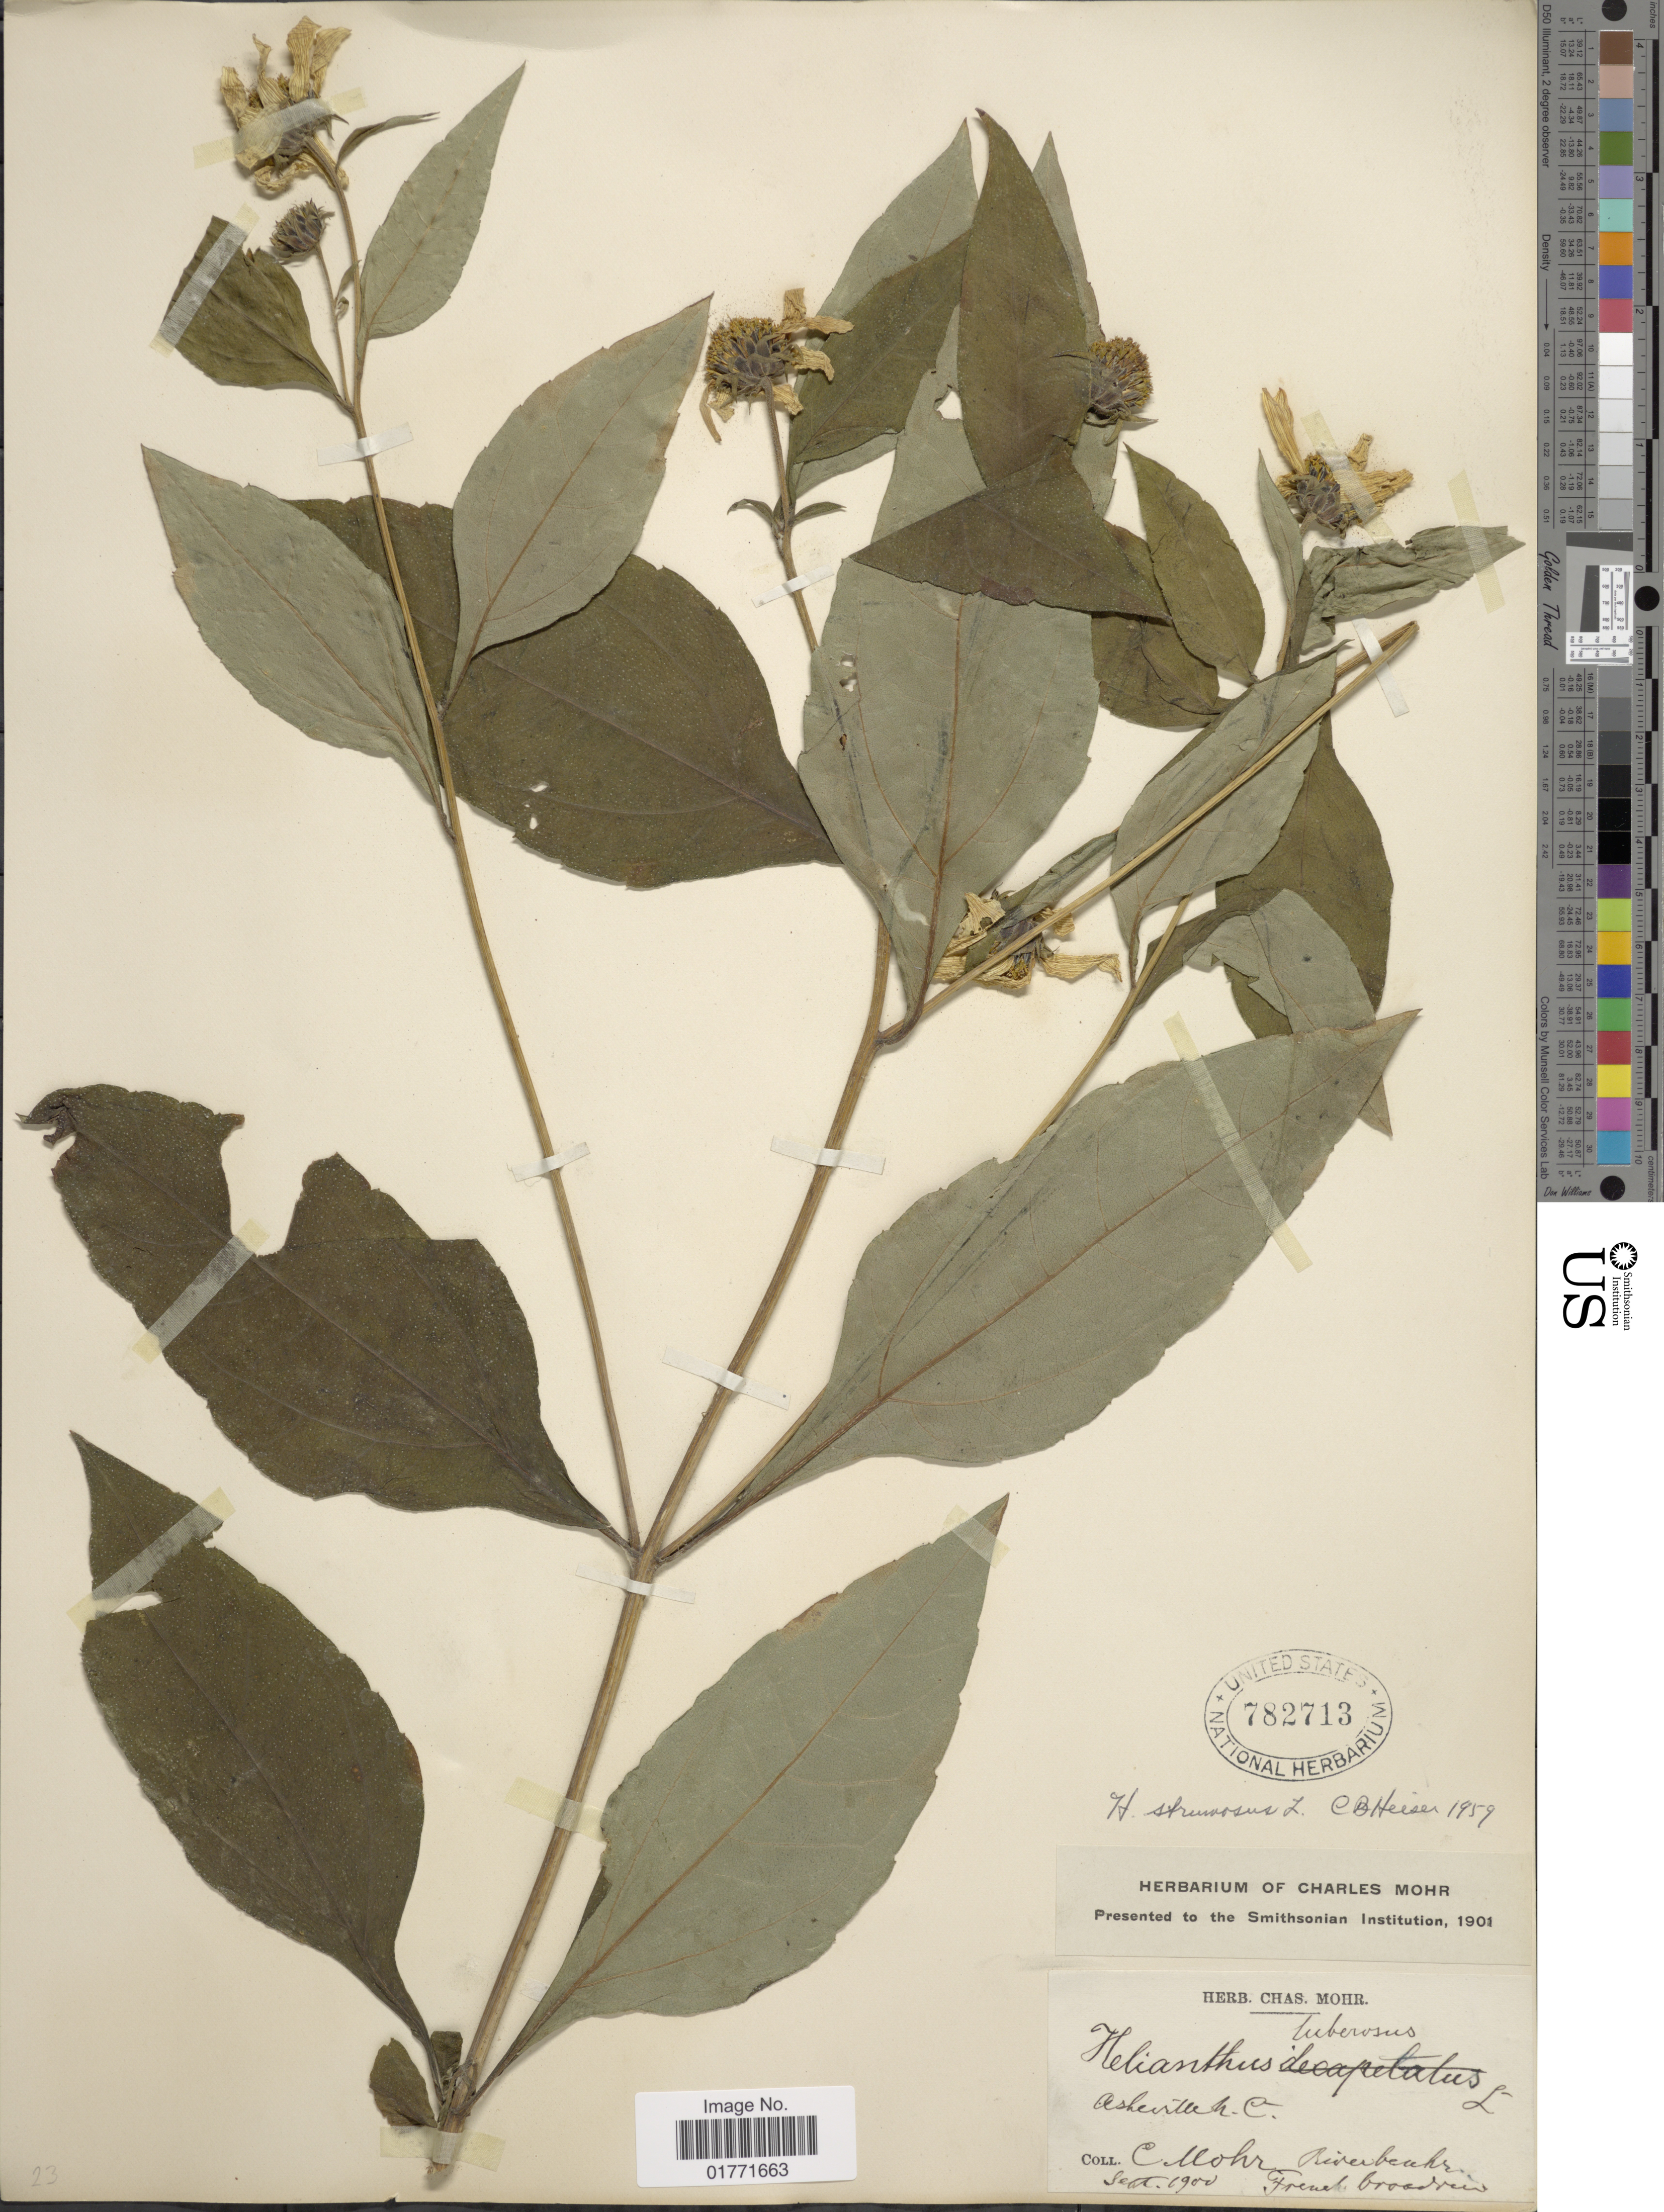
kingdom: Plantae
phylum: Tracheophyta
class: Magnoliopsida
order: Asterales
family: Asteraceae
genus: Helianthus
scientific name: Helianthus strumosus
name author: L.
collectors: Mohr, C. T. (herbarium)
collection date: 1900-09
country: United States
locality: Riverbank, French broadriver.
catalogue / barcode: US 782713